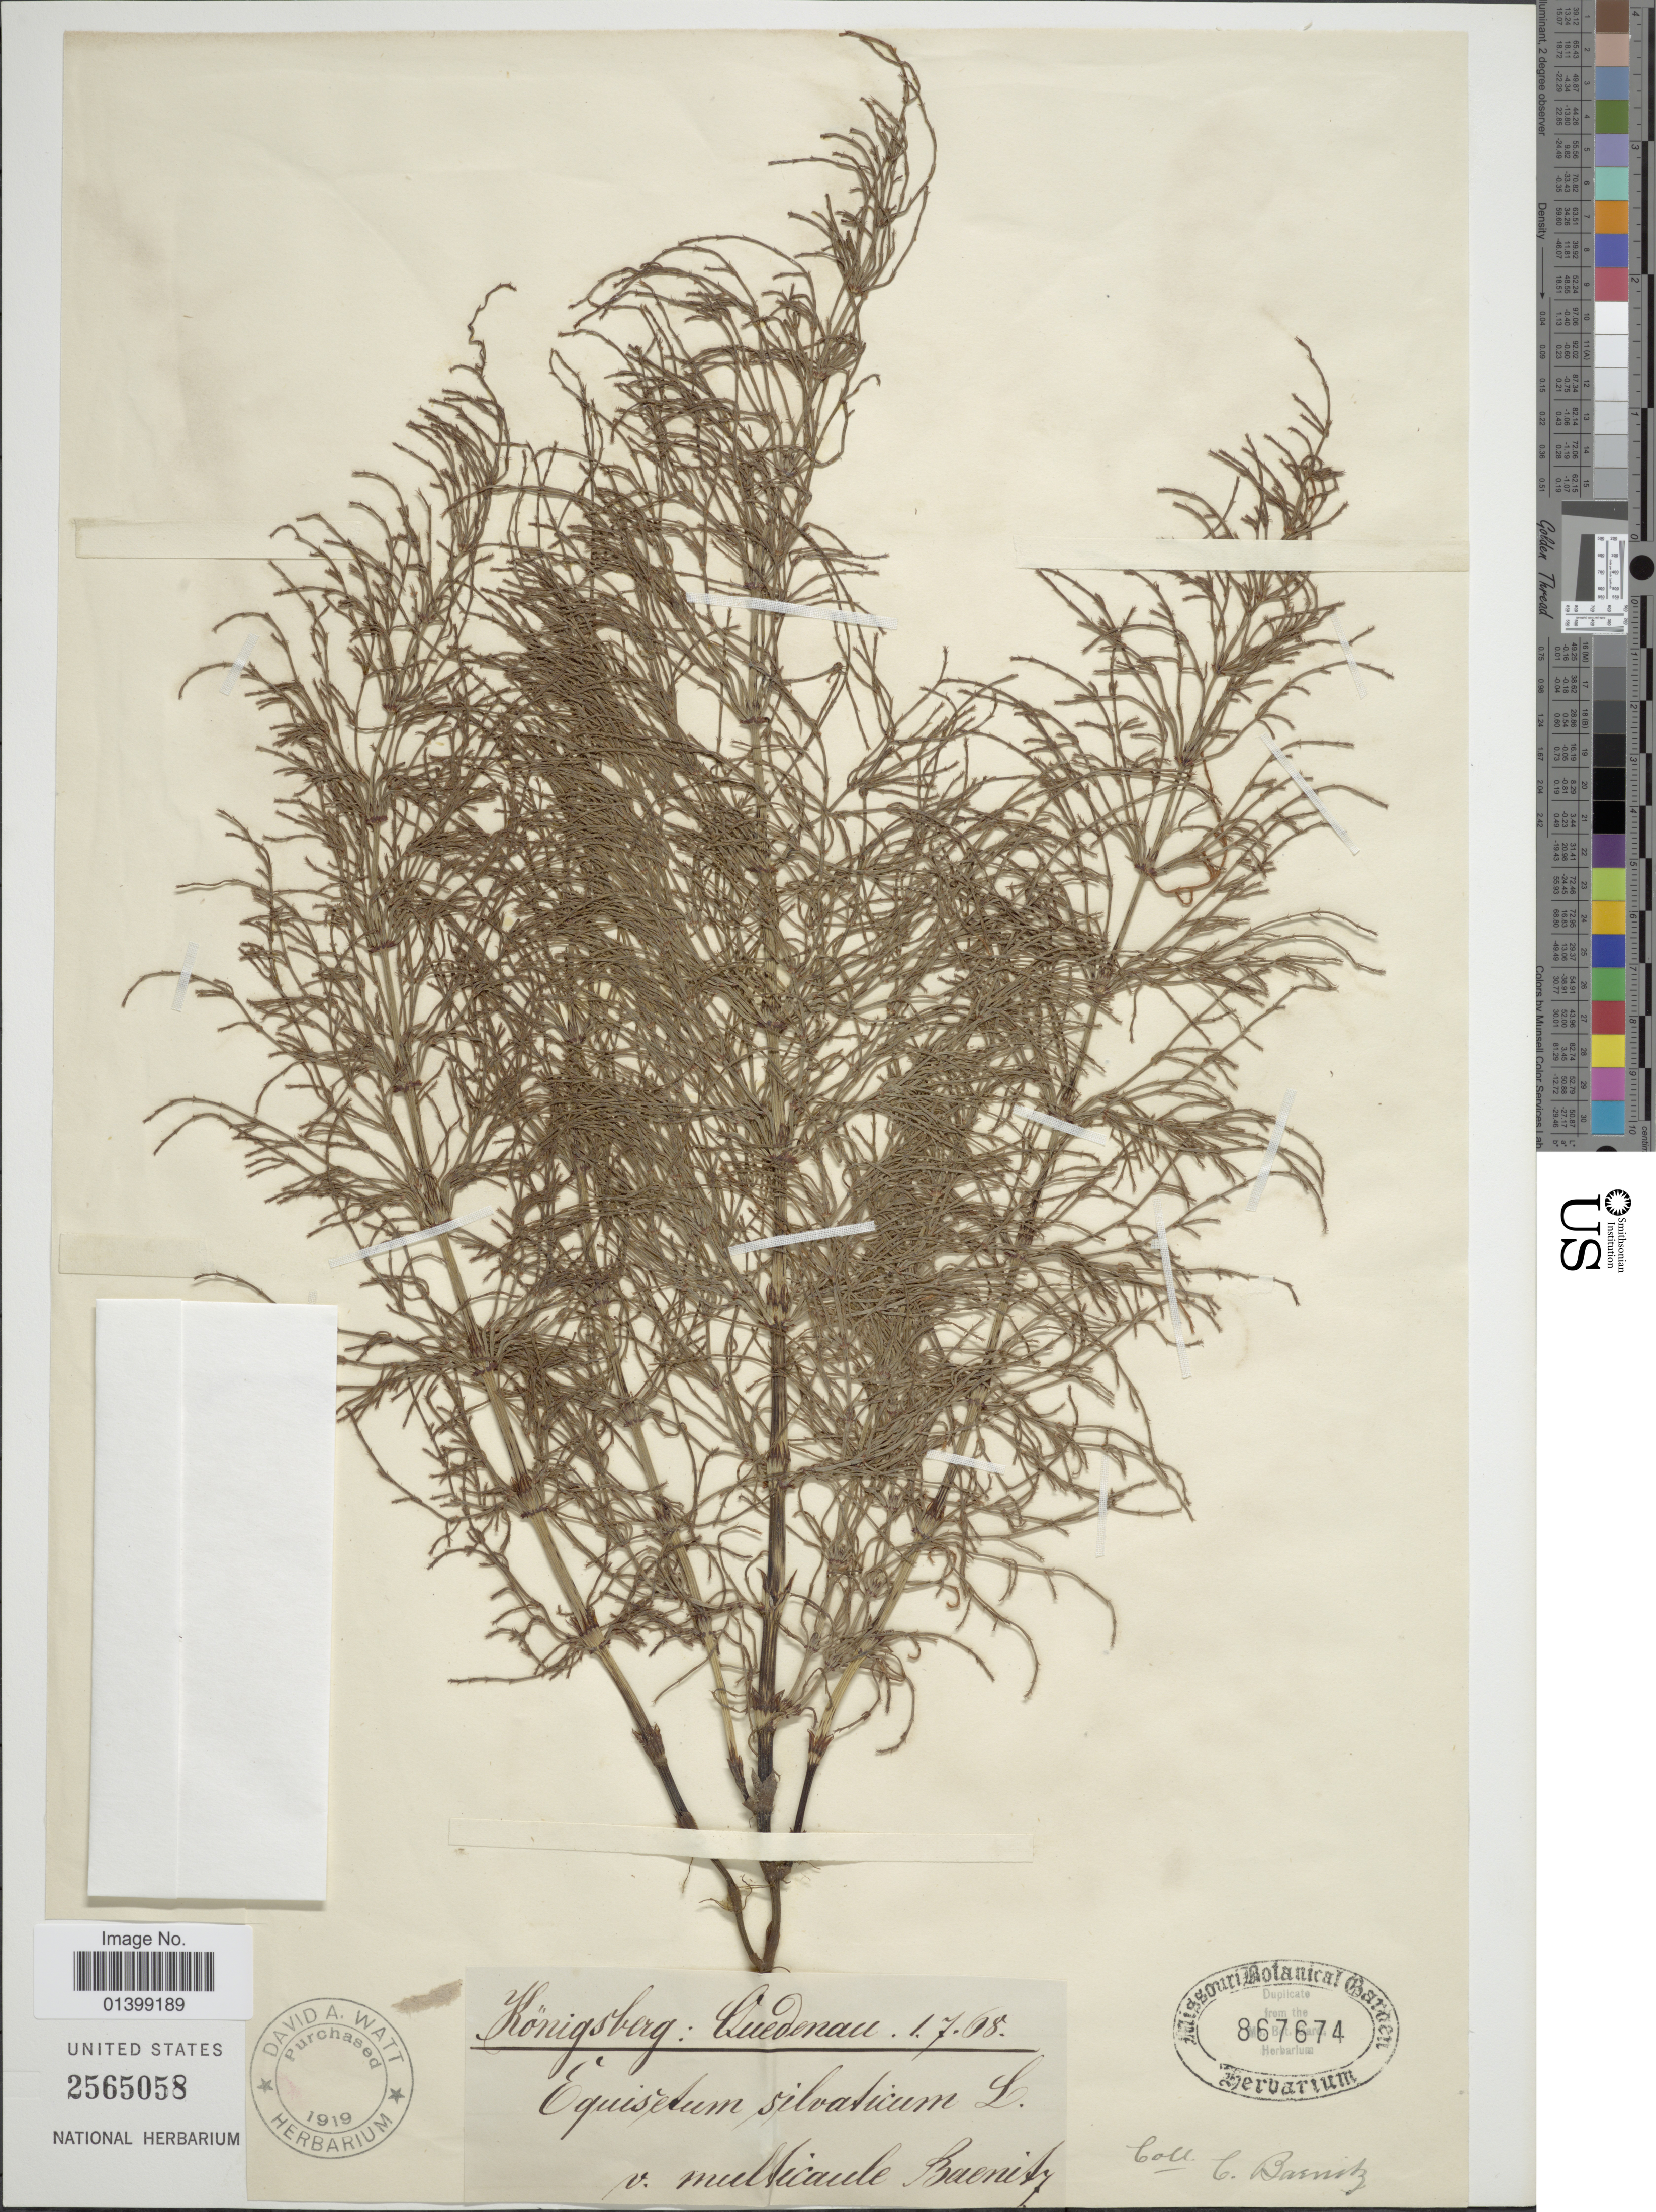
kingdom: Plantae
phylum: Tracheophyta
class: Polypodiopsida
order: Equisetales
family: Equisetaceae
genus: Equisetum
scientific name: Equisetum sylvaticum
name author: L.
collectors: C. G. Baenitz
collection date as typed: Transcribed d/m/y: 1/7/68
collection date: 1868-07-01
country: Russian Federation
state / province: Kaliningrad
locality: Königsberg: Quedenau (Severnaya Gora).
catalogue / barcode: US 2565058